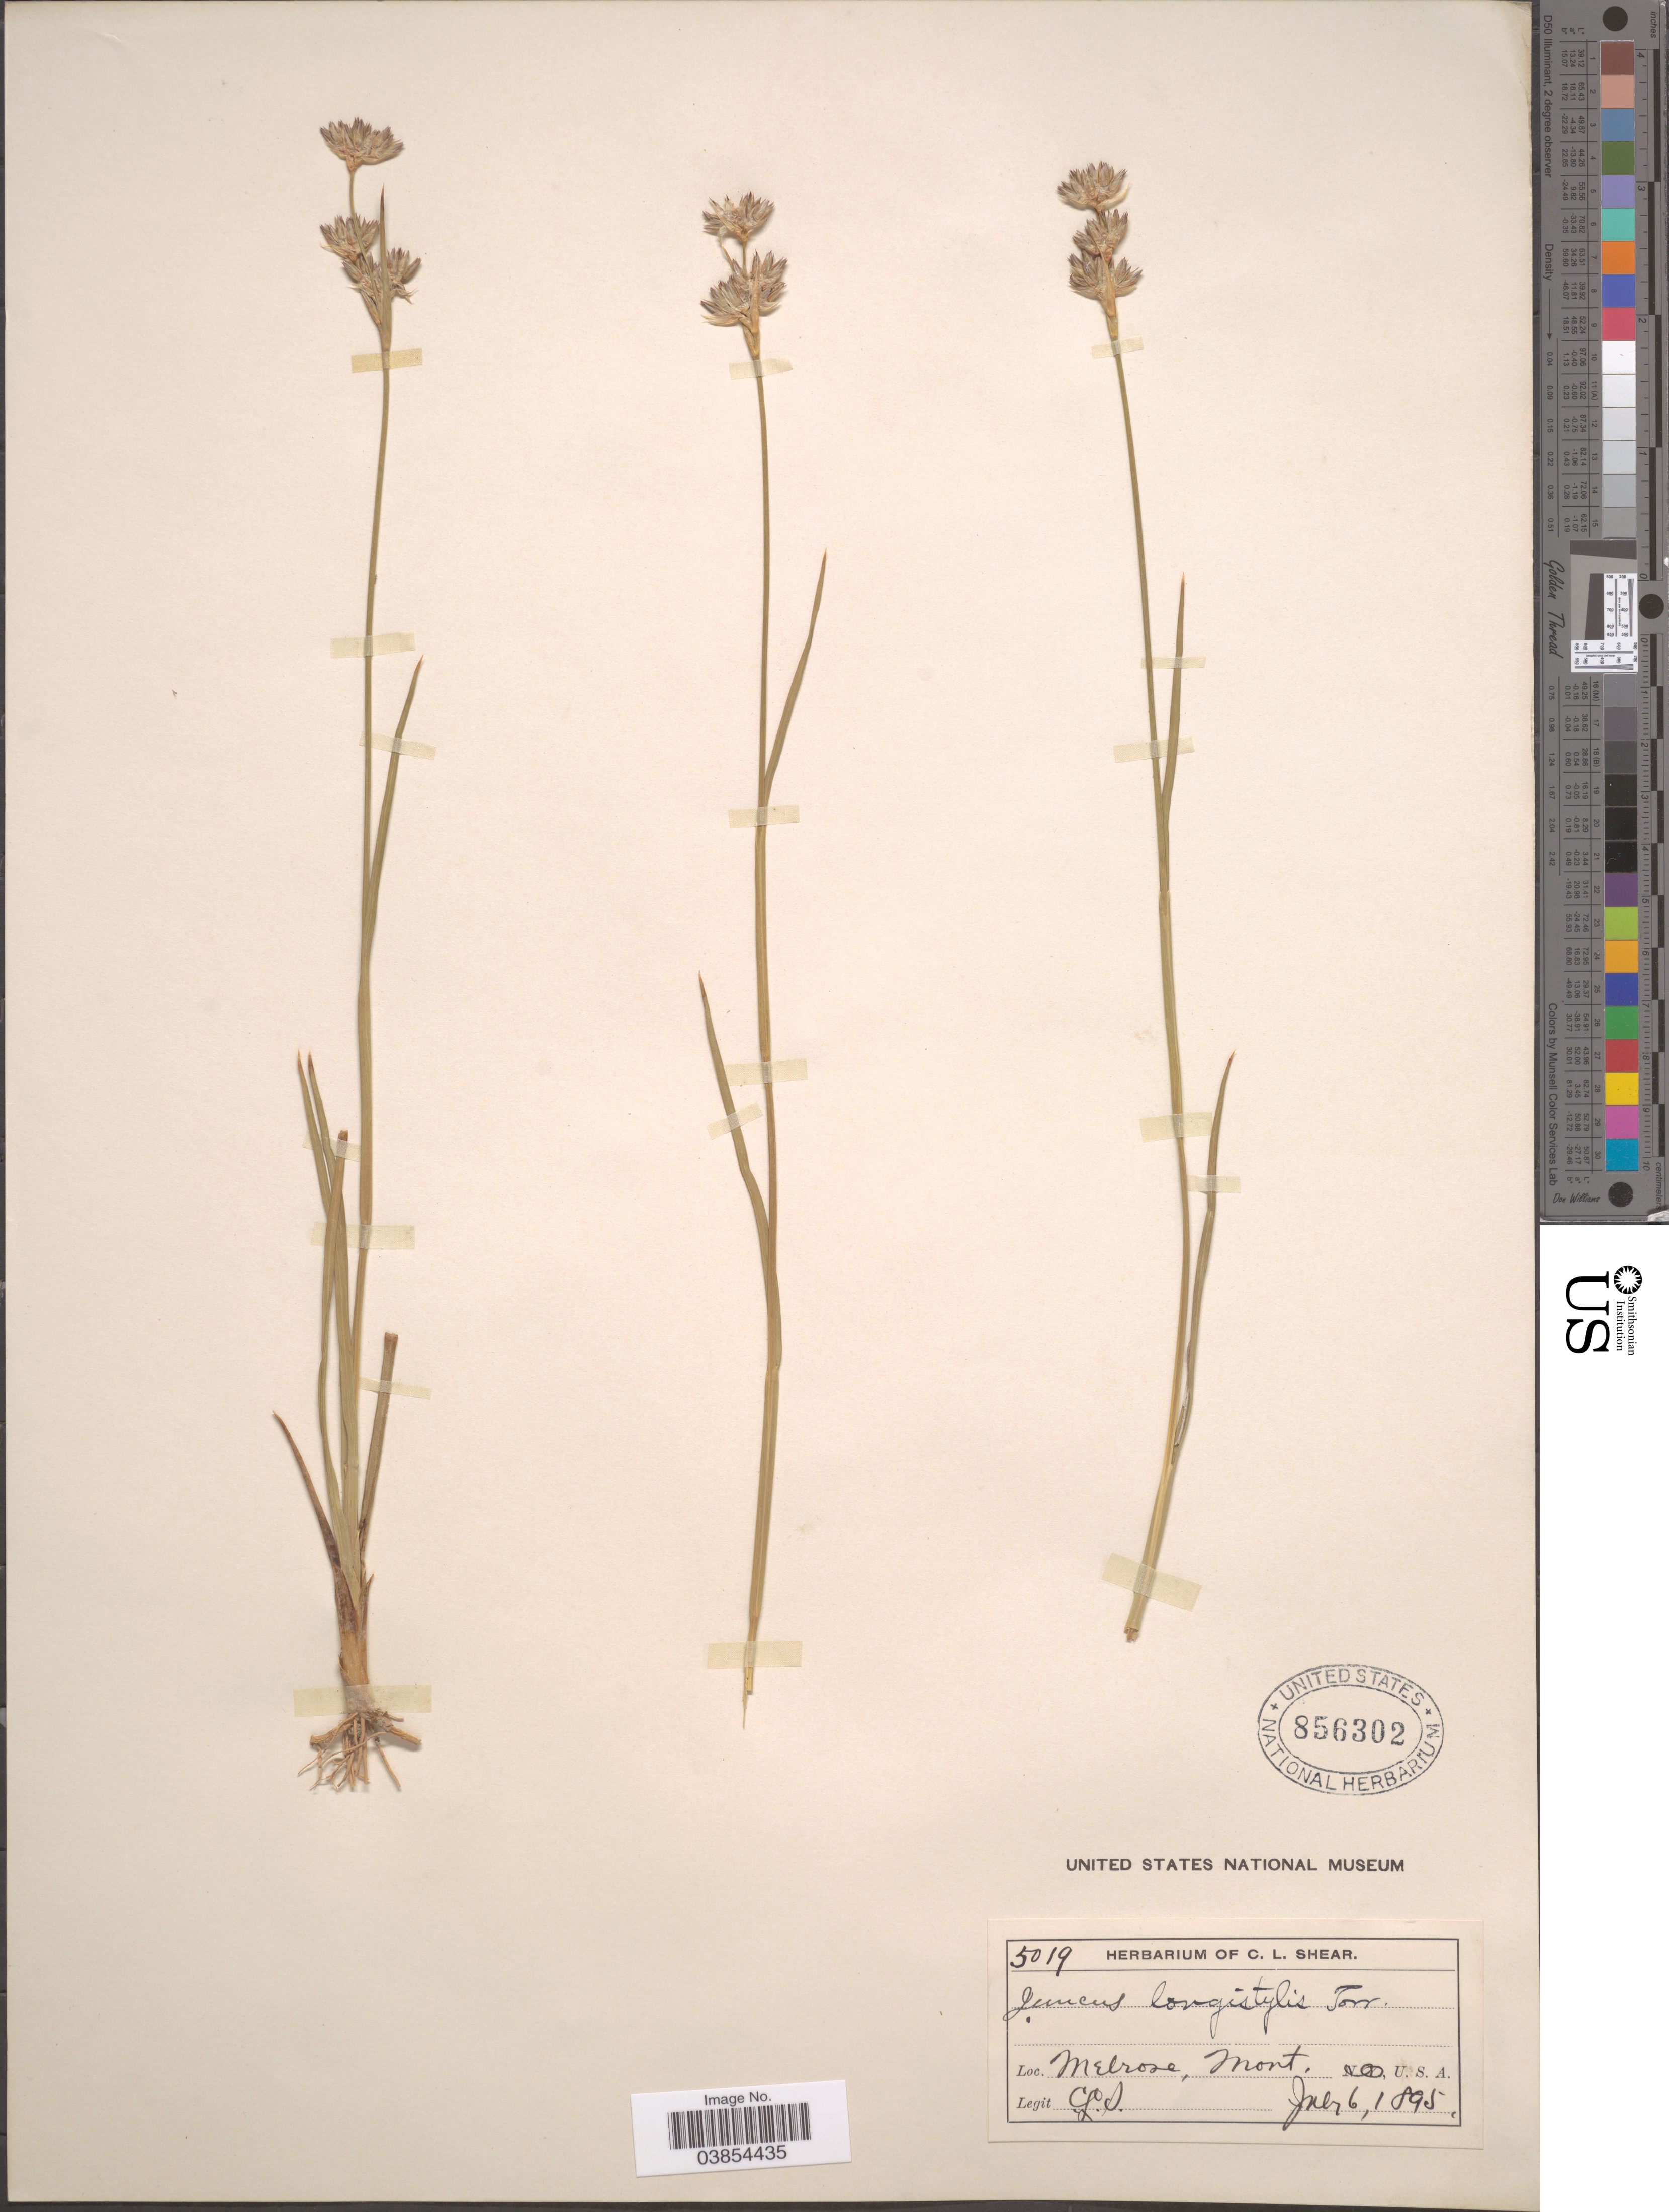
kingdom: Plantae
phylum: Tracheophyta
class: Liliopsida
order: Poales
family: Juncaceae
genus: Juncus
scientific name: Juncus longistylis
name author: Torr.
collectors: C. L. Shear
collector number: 5019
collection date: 1895-07-06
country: United States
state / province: Montana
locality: Melrose.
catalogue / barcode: US 856302